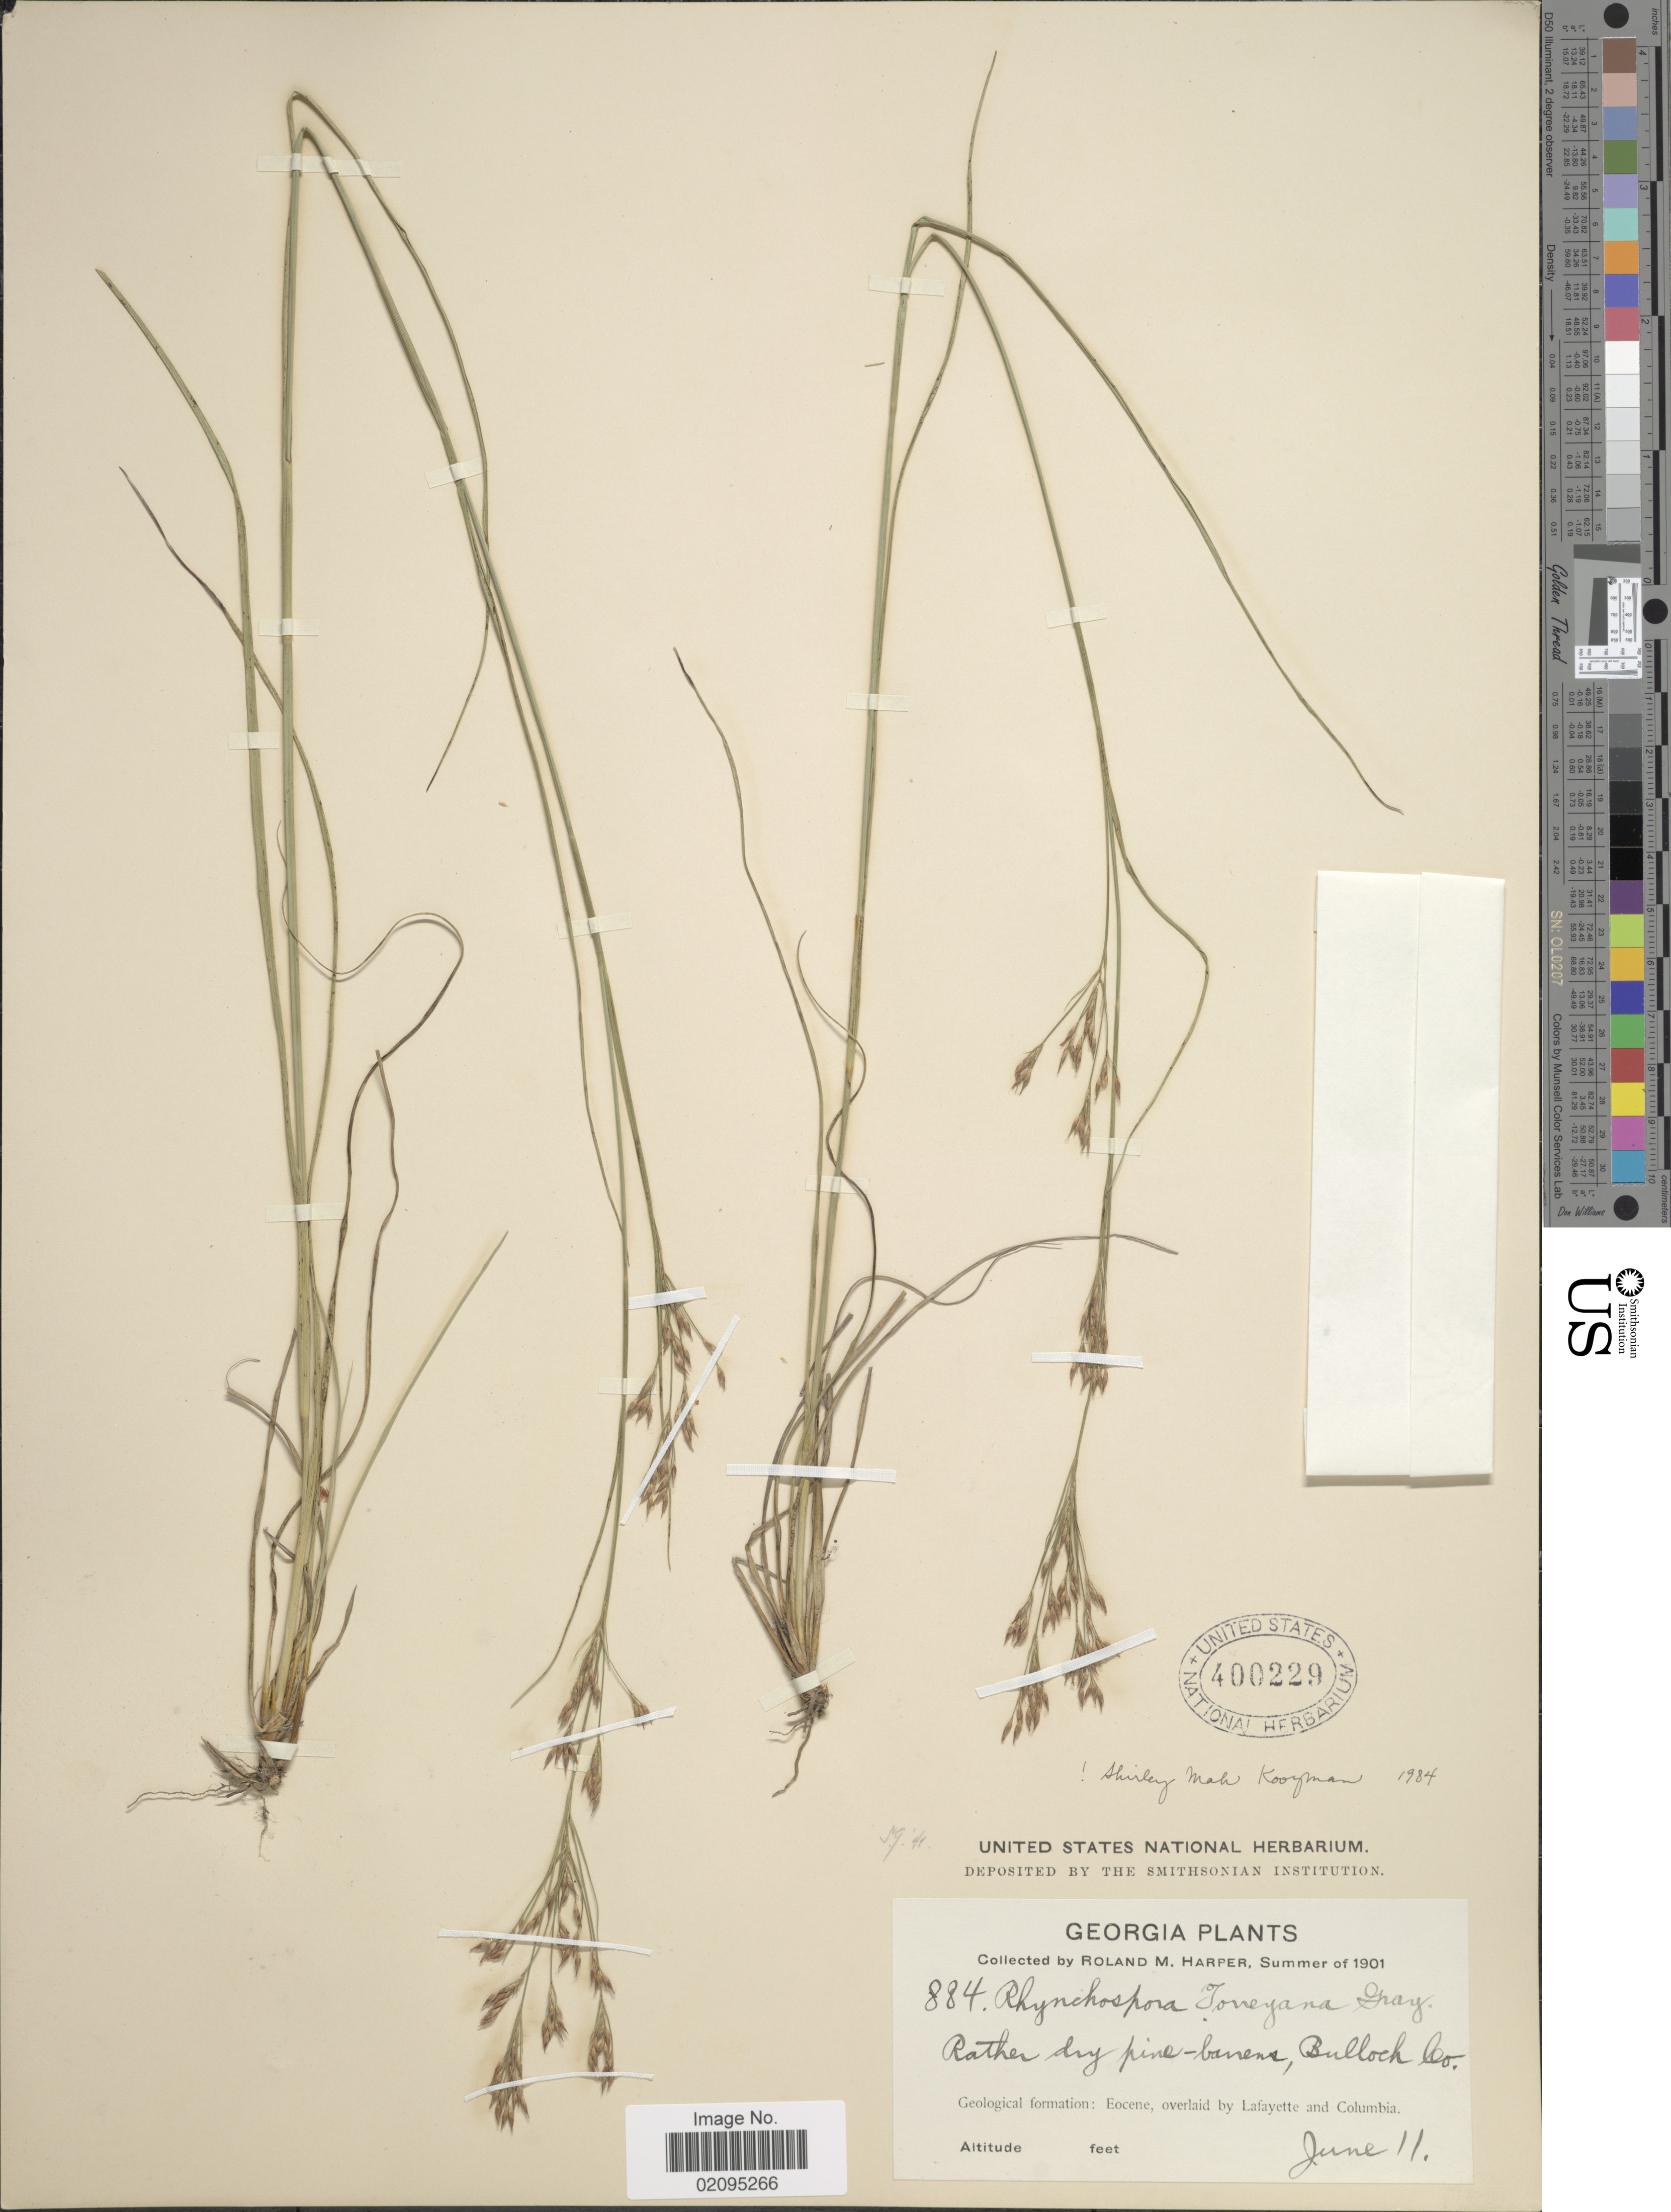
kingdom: Plantae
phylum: Tracheophyta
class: Liliopsida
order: Poales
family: Cyperaceae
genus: Rhynchospora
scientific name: Rhynchospora torreyana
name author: A. Gray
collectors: R. M. Harper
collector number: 884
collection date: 1901-06-11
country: United States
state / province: Georgia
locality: Rather dry pine-barrens, Bulloch Co.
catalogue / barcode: US 400229